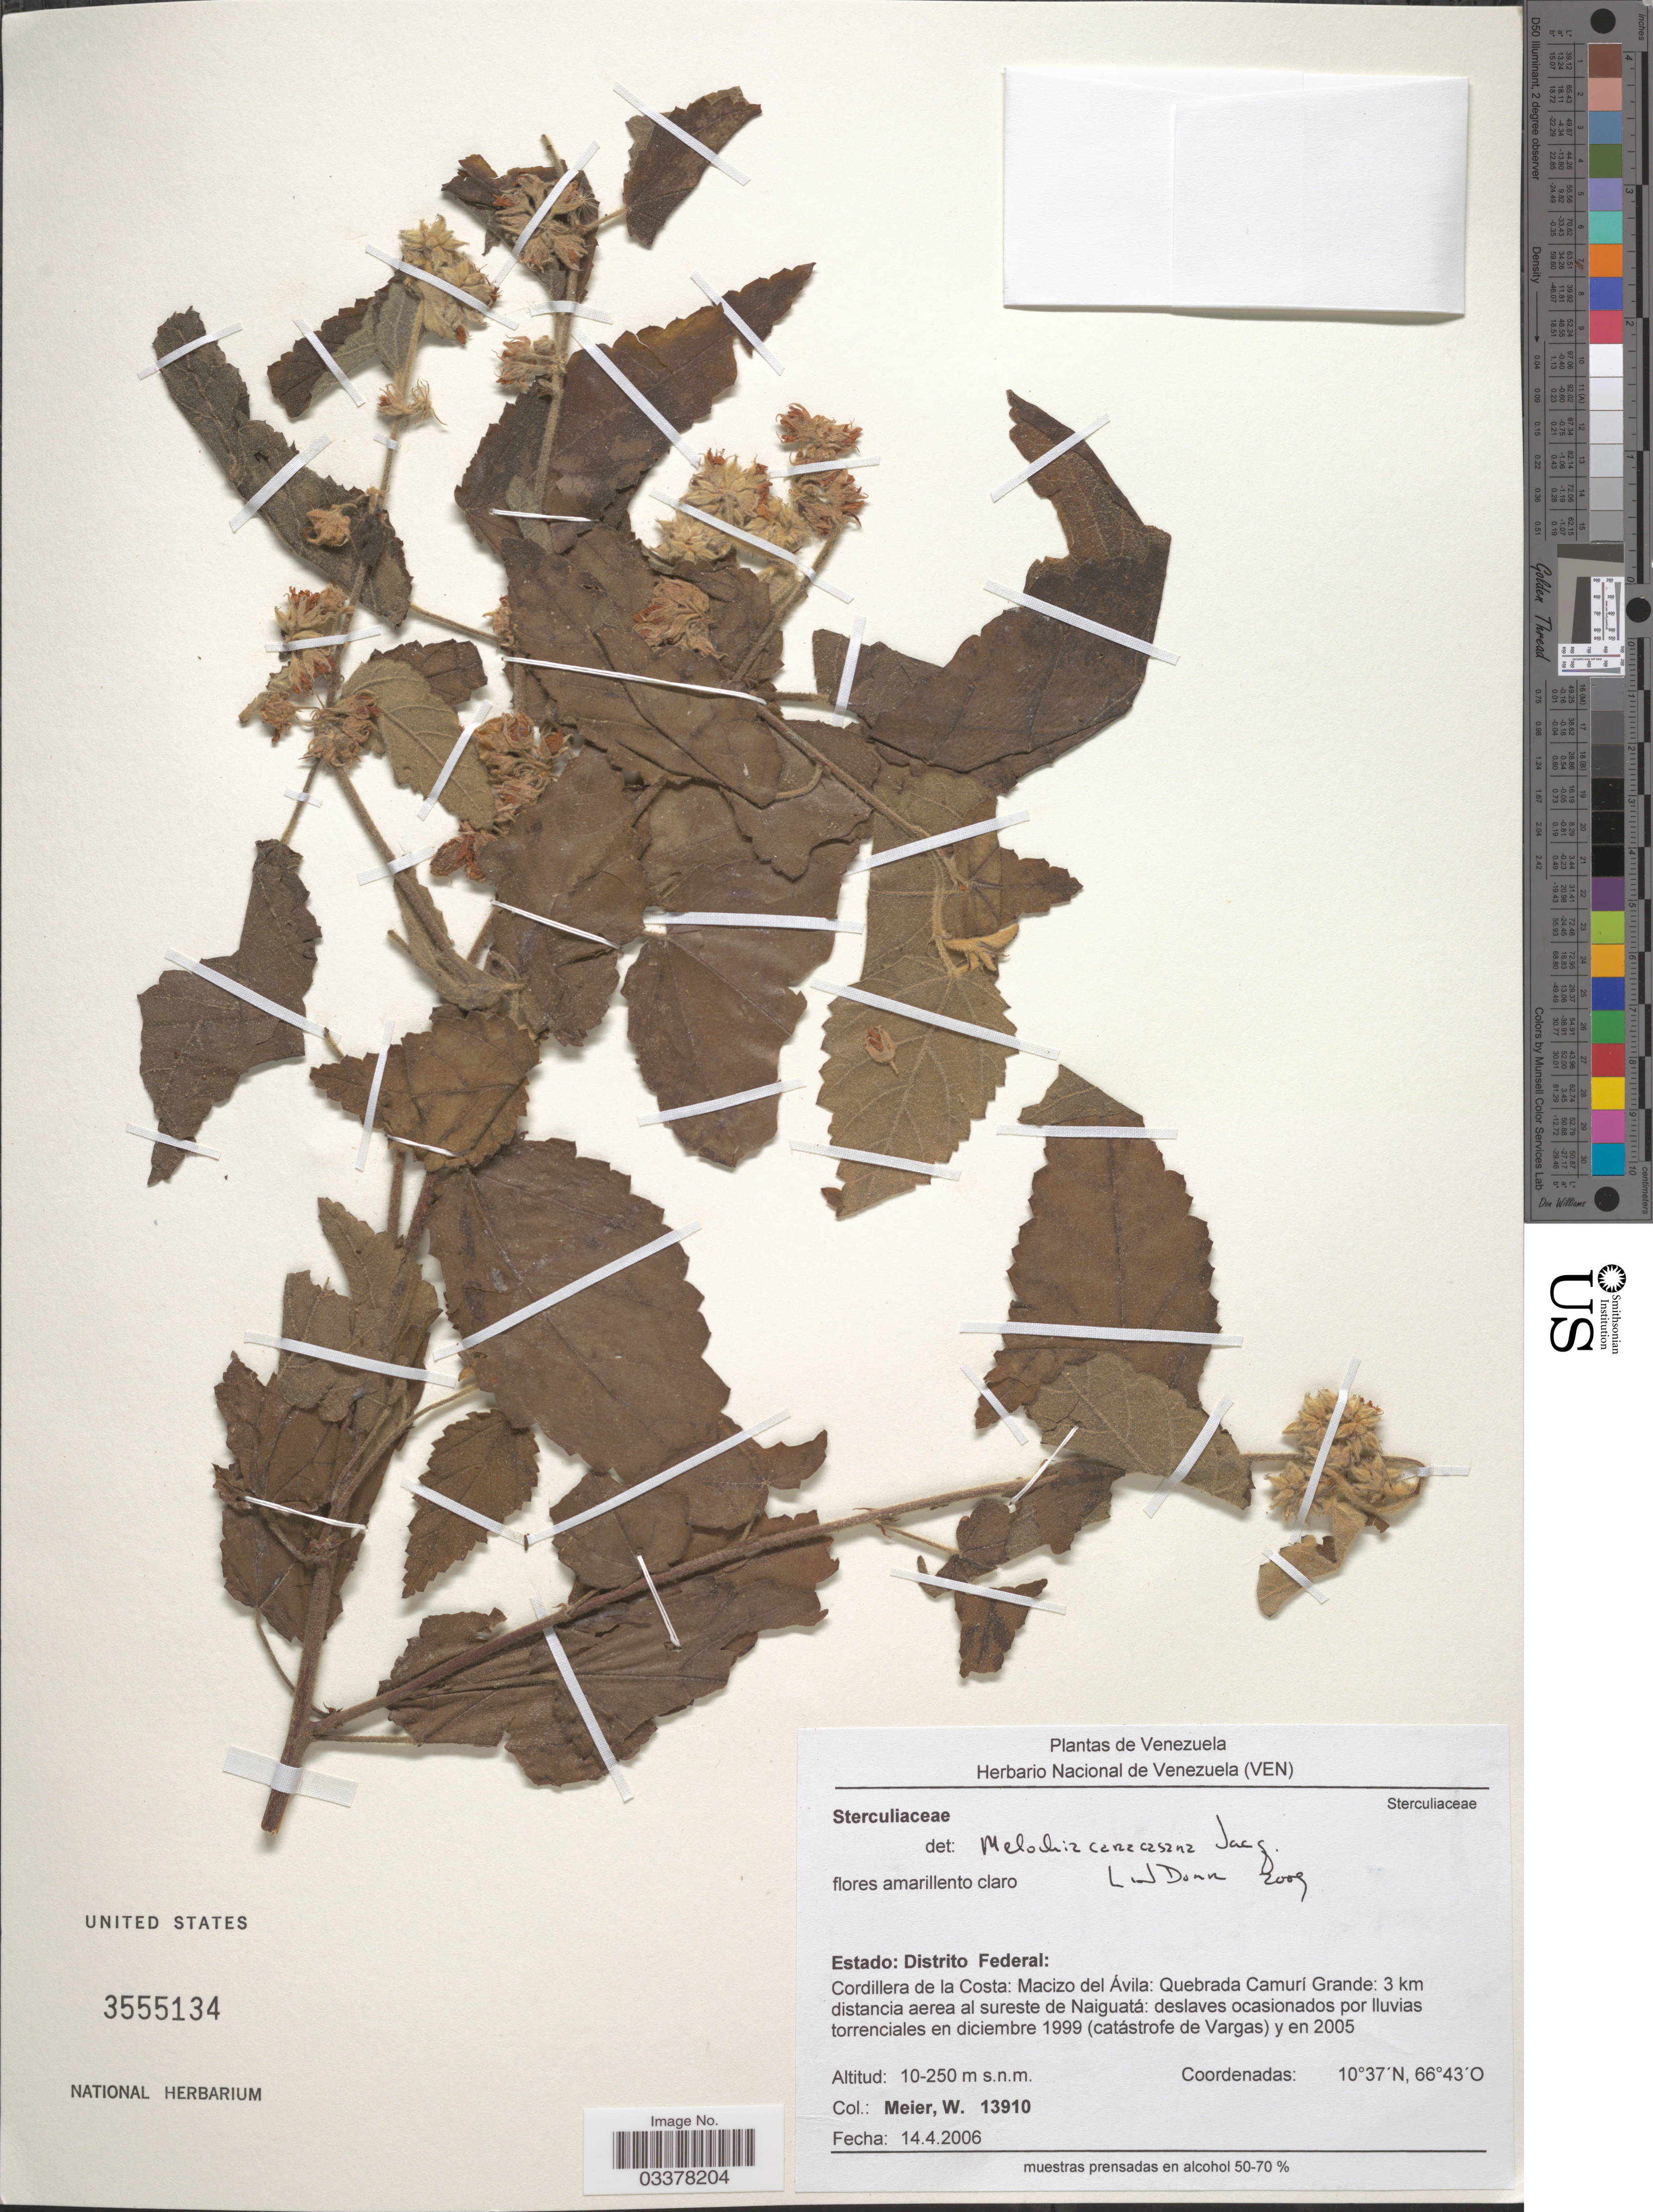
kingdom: Plantae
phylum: Tracheophyta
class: Magnoliopsida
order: Malvales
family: Malvaceae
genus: Melochia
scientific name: Melochia caracasana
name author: Jacq.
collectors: W. Meier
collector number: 13910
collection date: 2006-04-14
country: Venezuela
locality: Estado: Distrito Federal. Cordillera de la Costa: Macizo del Ávila: Quebrada Camurí Grande: 3 km distancia aerea al sureste de Naiguatá.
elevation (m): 10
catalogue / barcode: US 3555134